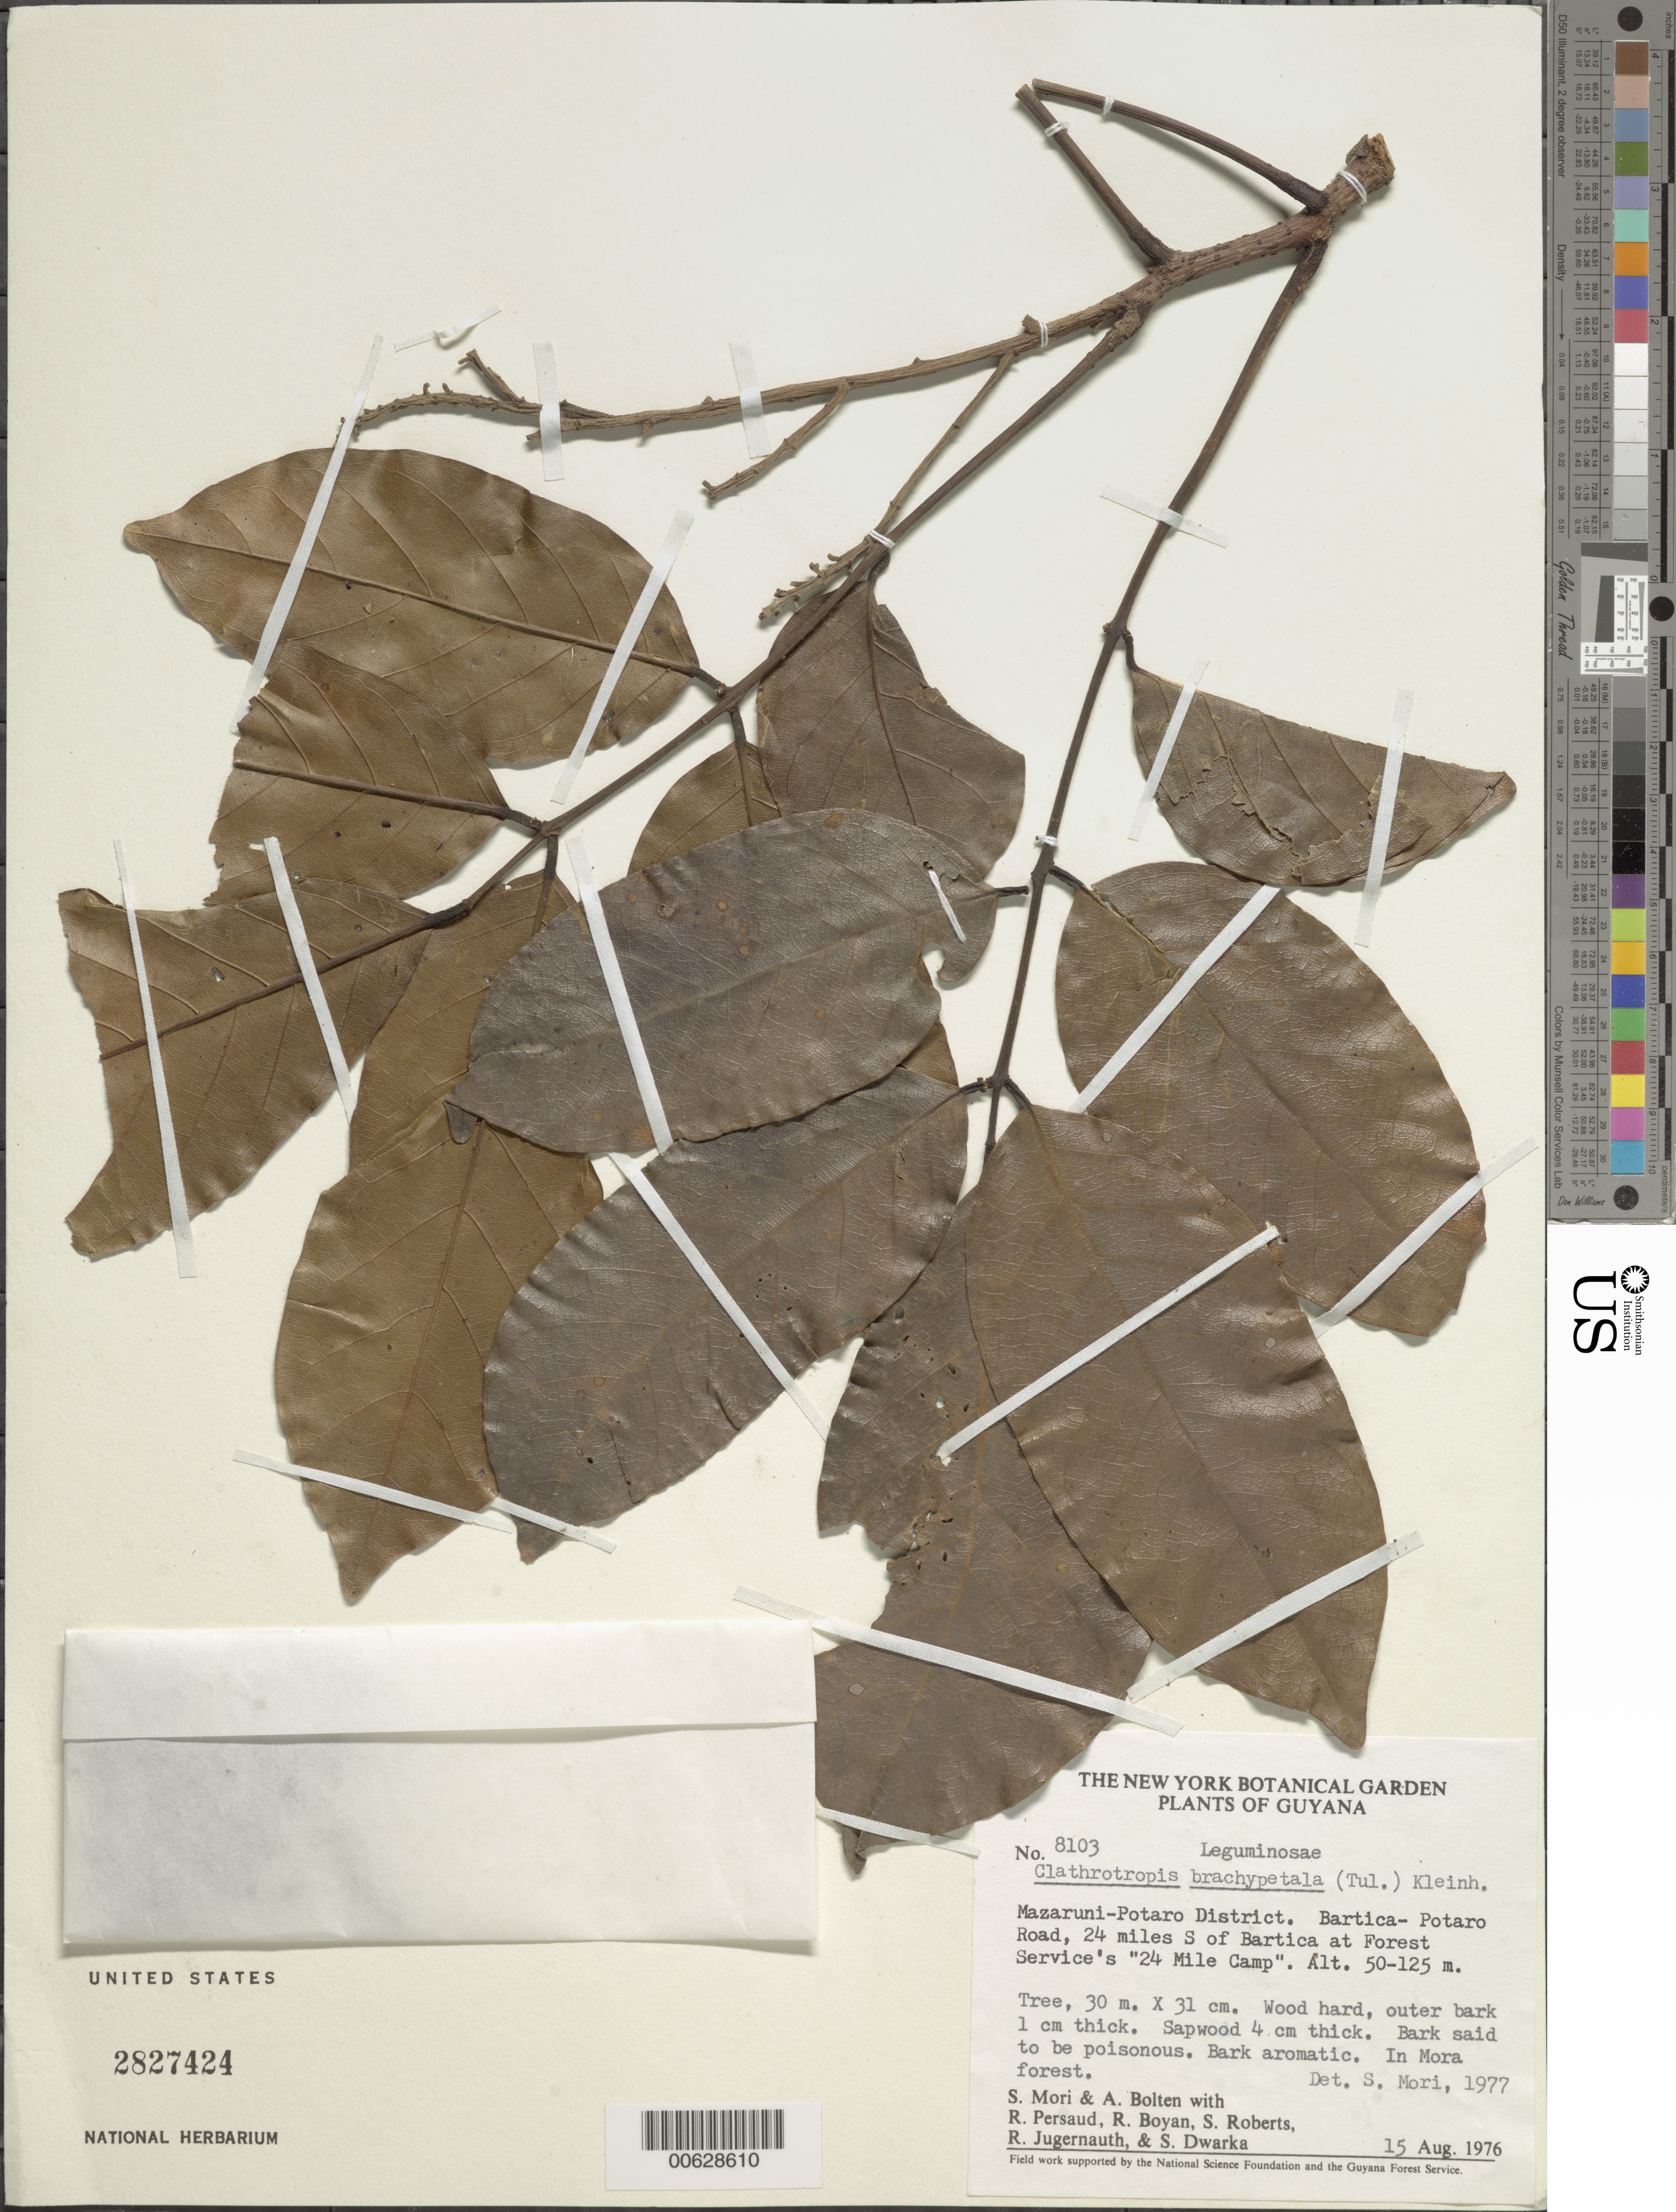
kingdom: Plantae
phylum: Tracheophyta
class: Magnoliopsida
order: Fabales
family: Fabaceae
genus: Clathrotropis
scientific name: Clathrotropis brachypetala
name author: (Tul.) Kleinh.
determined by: Mori, Scott A.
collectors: S. Mori, A. Bolten, R. Persaud, R. Boyan, S. Roberts, R. Jugernauth & S. Dwarka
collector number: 8103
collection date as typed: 15-Aug-76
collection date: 1976-08-15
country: Guyana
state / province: Cuyuni-Mazaruni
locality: Bartica-Potaro Road, 24 mi. S of Bartica at Forest service "24 Mile Camp"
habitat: Mora forest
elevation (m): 50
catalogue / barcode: US 2827424